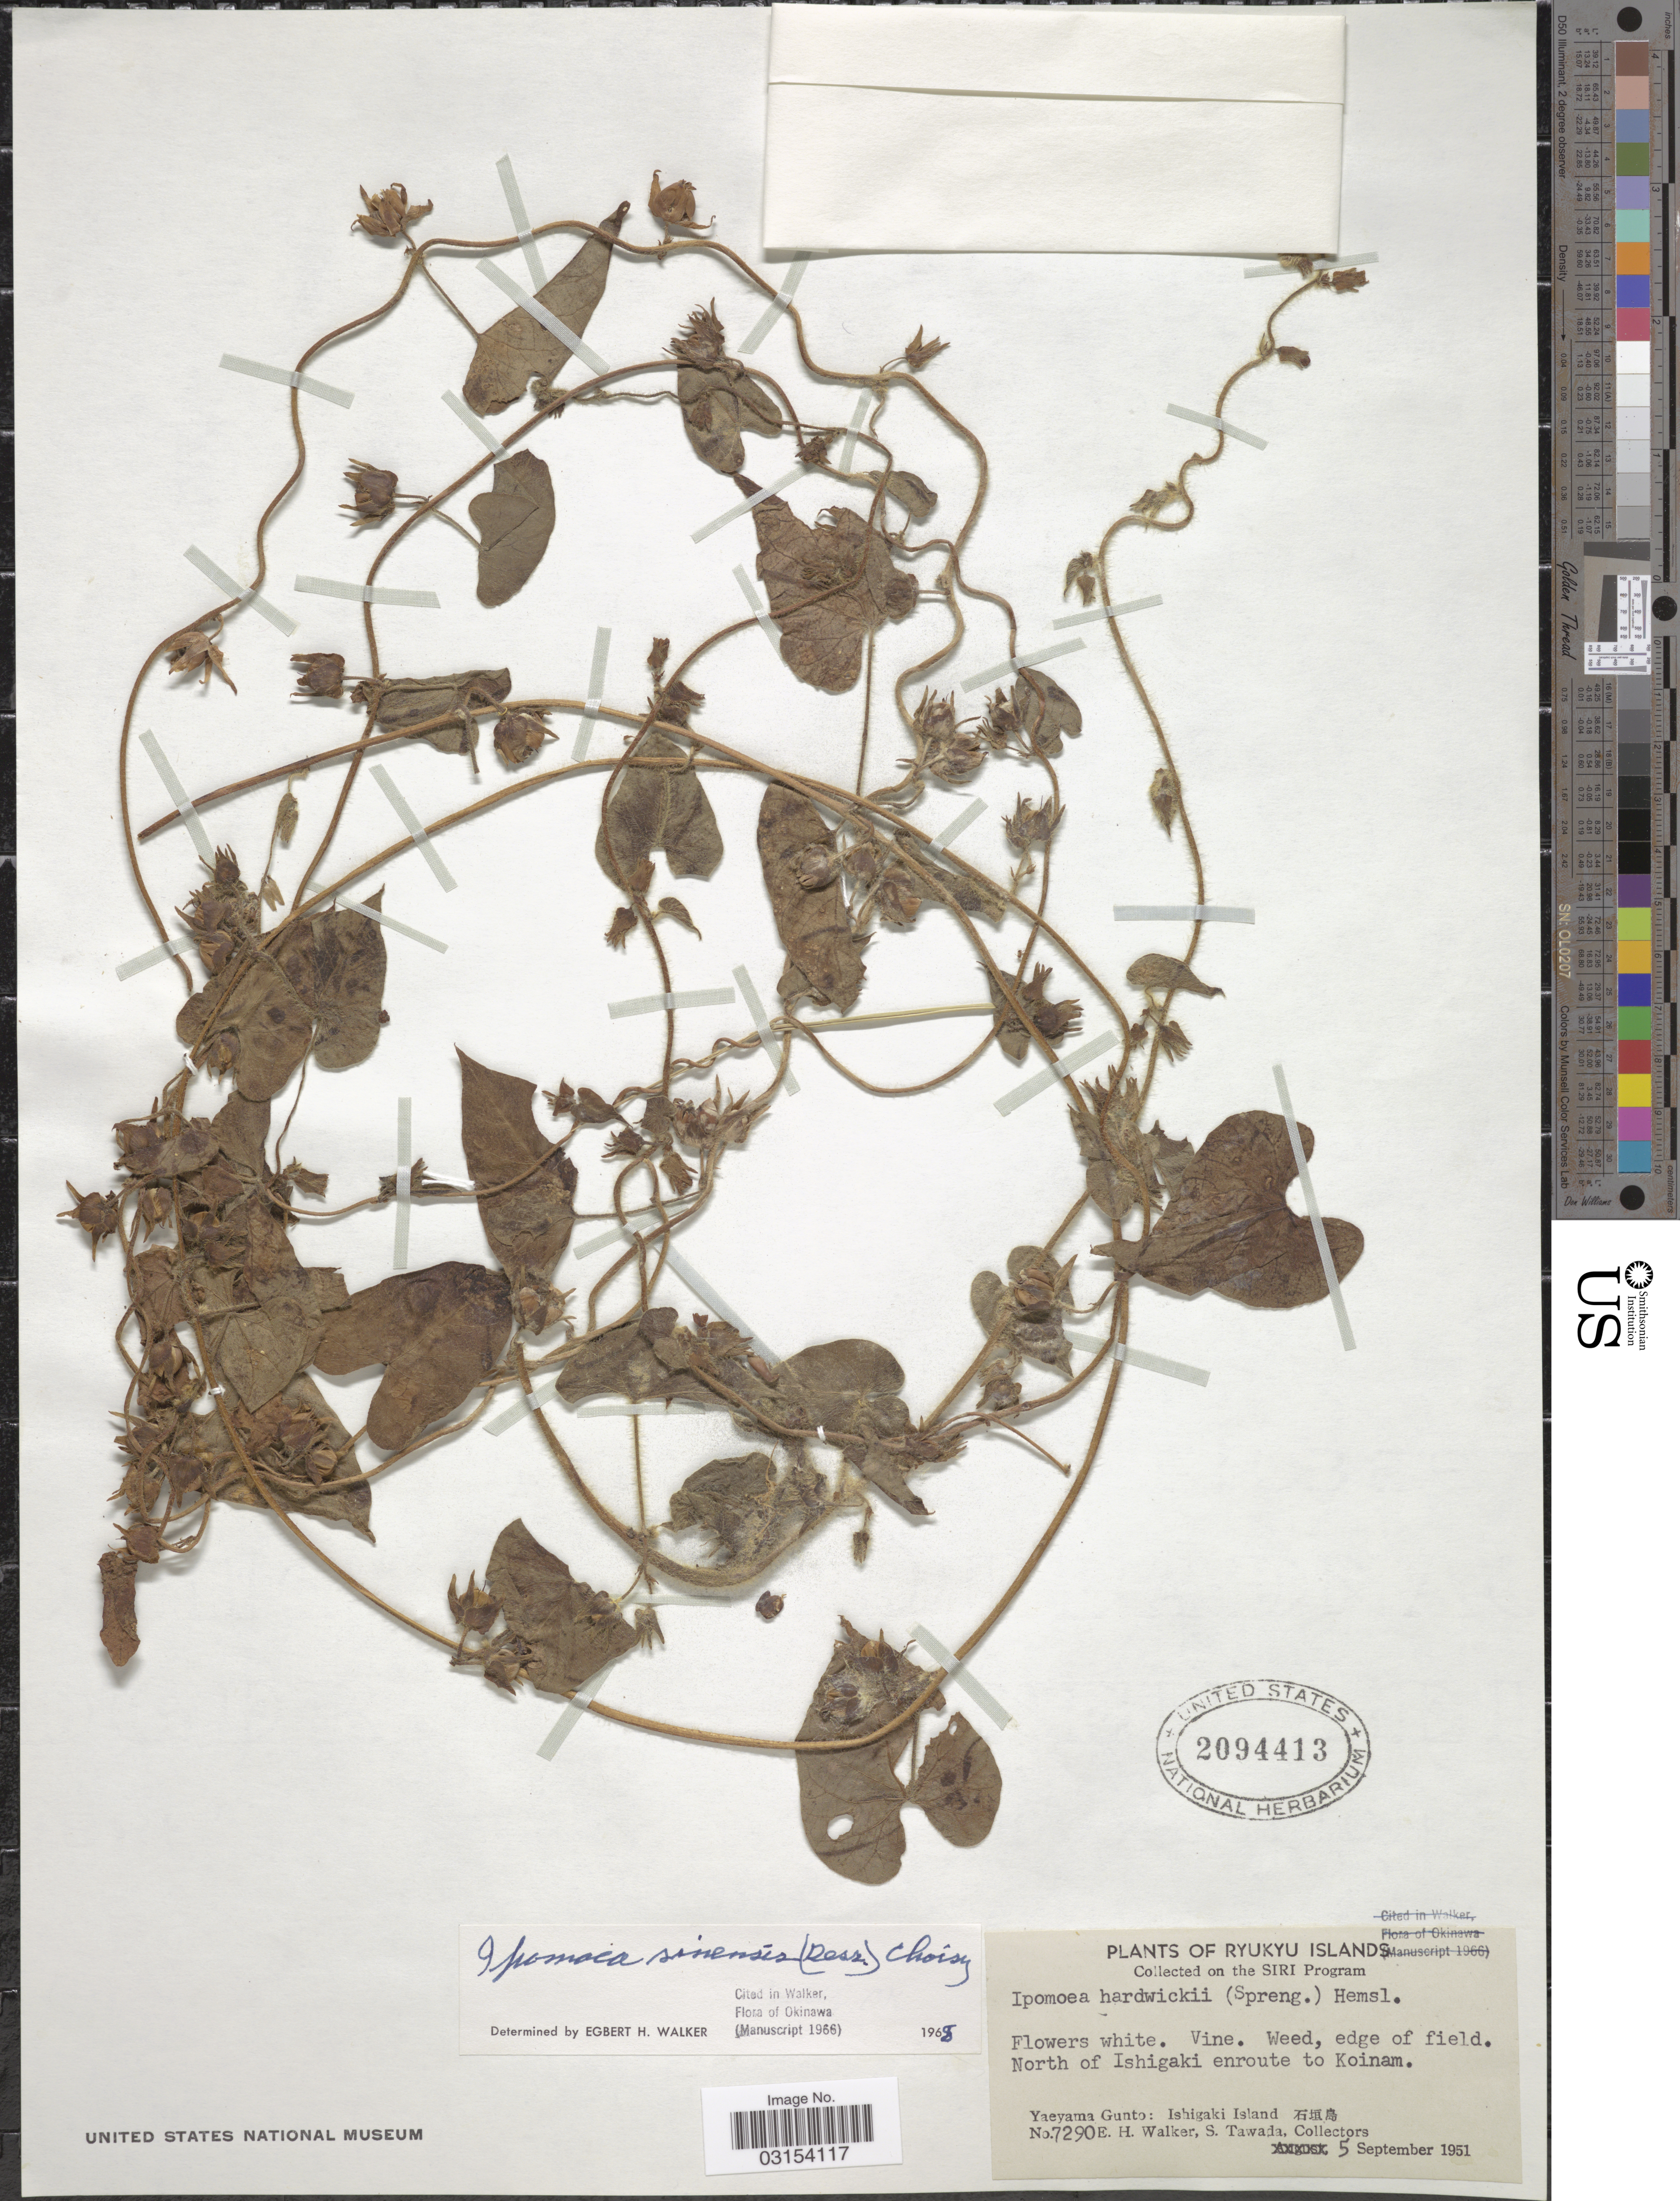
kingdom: Plantae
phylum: Tracheophyta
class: Magnoliopsida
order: Solanales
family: Convolvulaceae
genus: Ipomoea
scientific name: Ipomoea sinensis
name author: (Desr.) Choisy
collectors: E. H. Walker & S. Tawada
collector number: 7290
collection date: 1951-09-05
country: Japan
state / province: Okinawa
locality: Ryukyu Islands, North of Ishigaki enroute to Koinam, Yaeyama Gunto: Ishigaki Island X.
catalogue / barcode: US 2094413